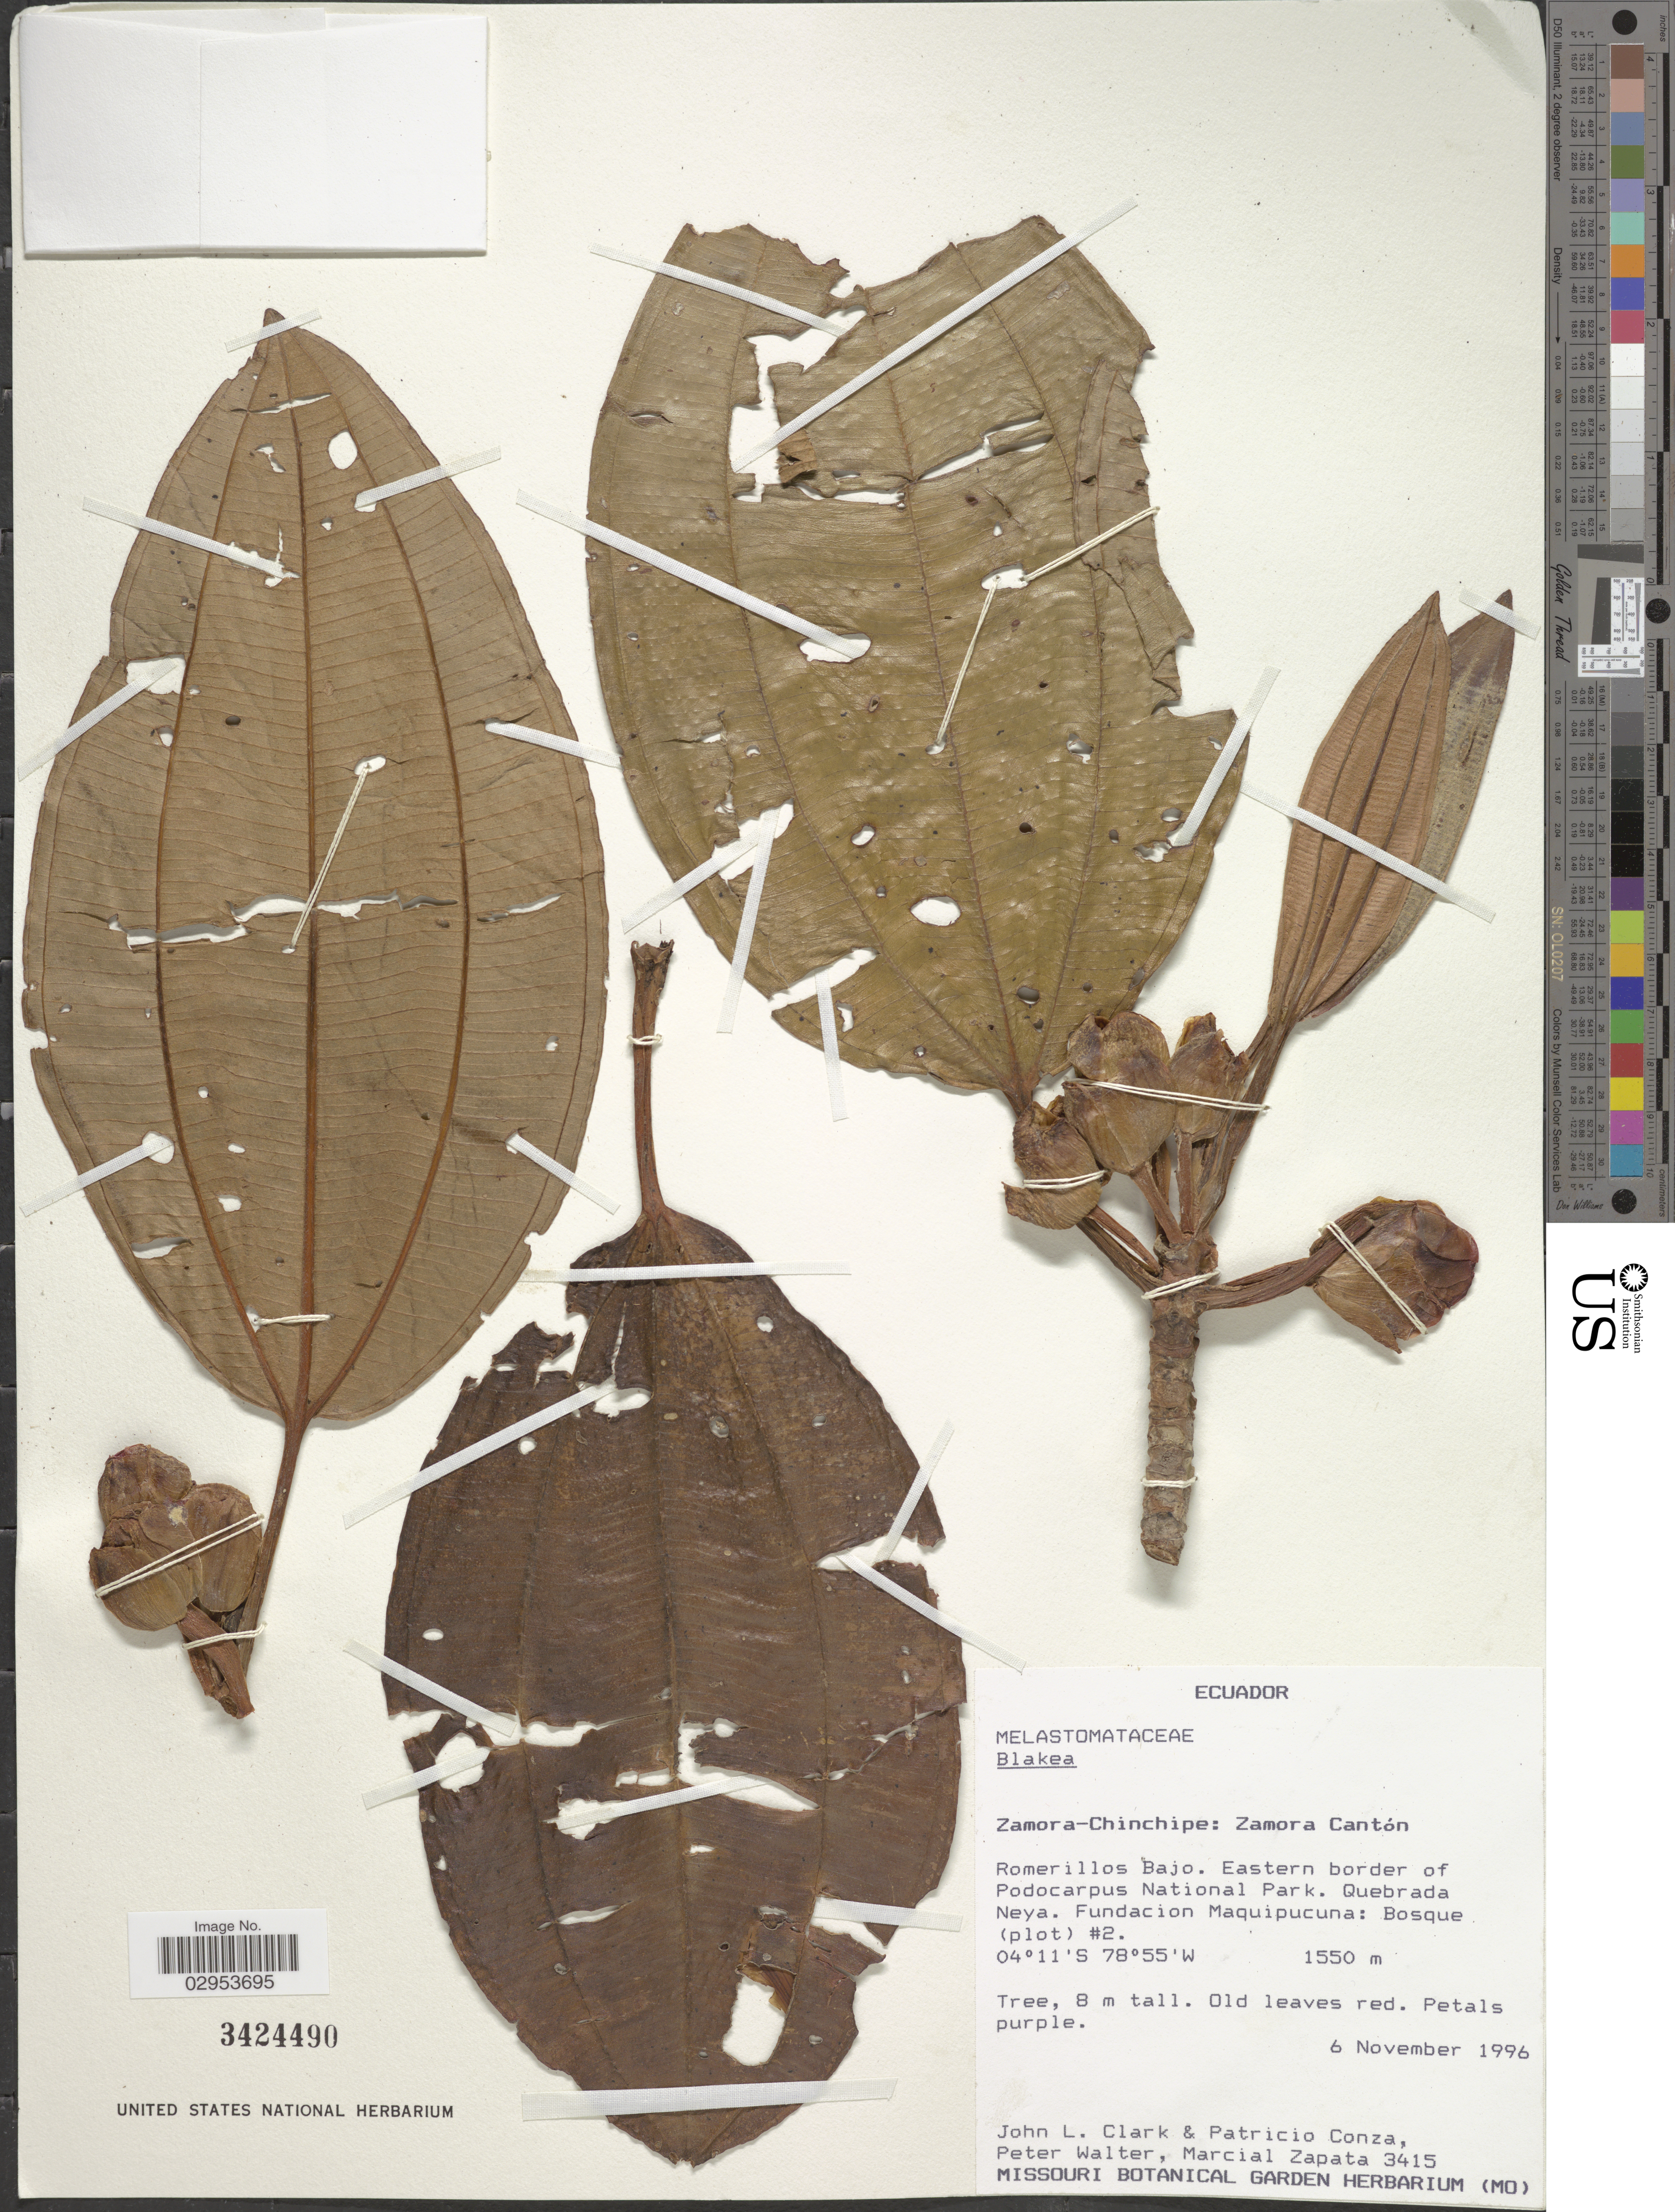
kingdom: Plantae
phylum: Tracheophyta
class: Magnoliopsida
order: Myrtales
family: Melastomataceae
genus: Blakea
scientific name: Blakea sp.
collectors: J. L. Clark, P. Conza, P. Walter & M. Zapata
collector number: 3415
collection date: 1996-11-06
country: Ecuador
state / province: Zamora-Chinchipe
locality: Zamora Cantón. Romerillos Bajo. Eastern border of Podocarpus National Park. Quebrada Neya. Fundacion Maquipucuna: Bosque (plot) #2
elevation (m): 1550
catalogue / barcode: US 3424490